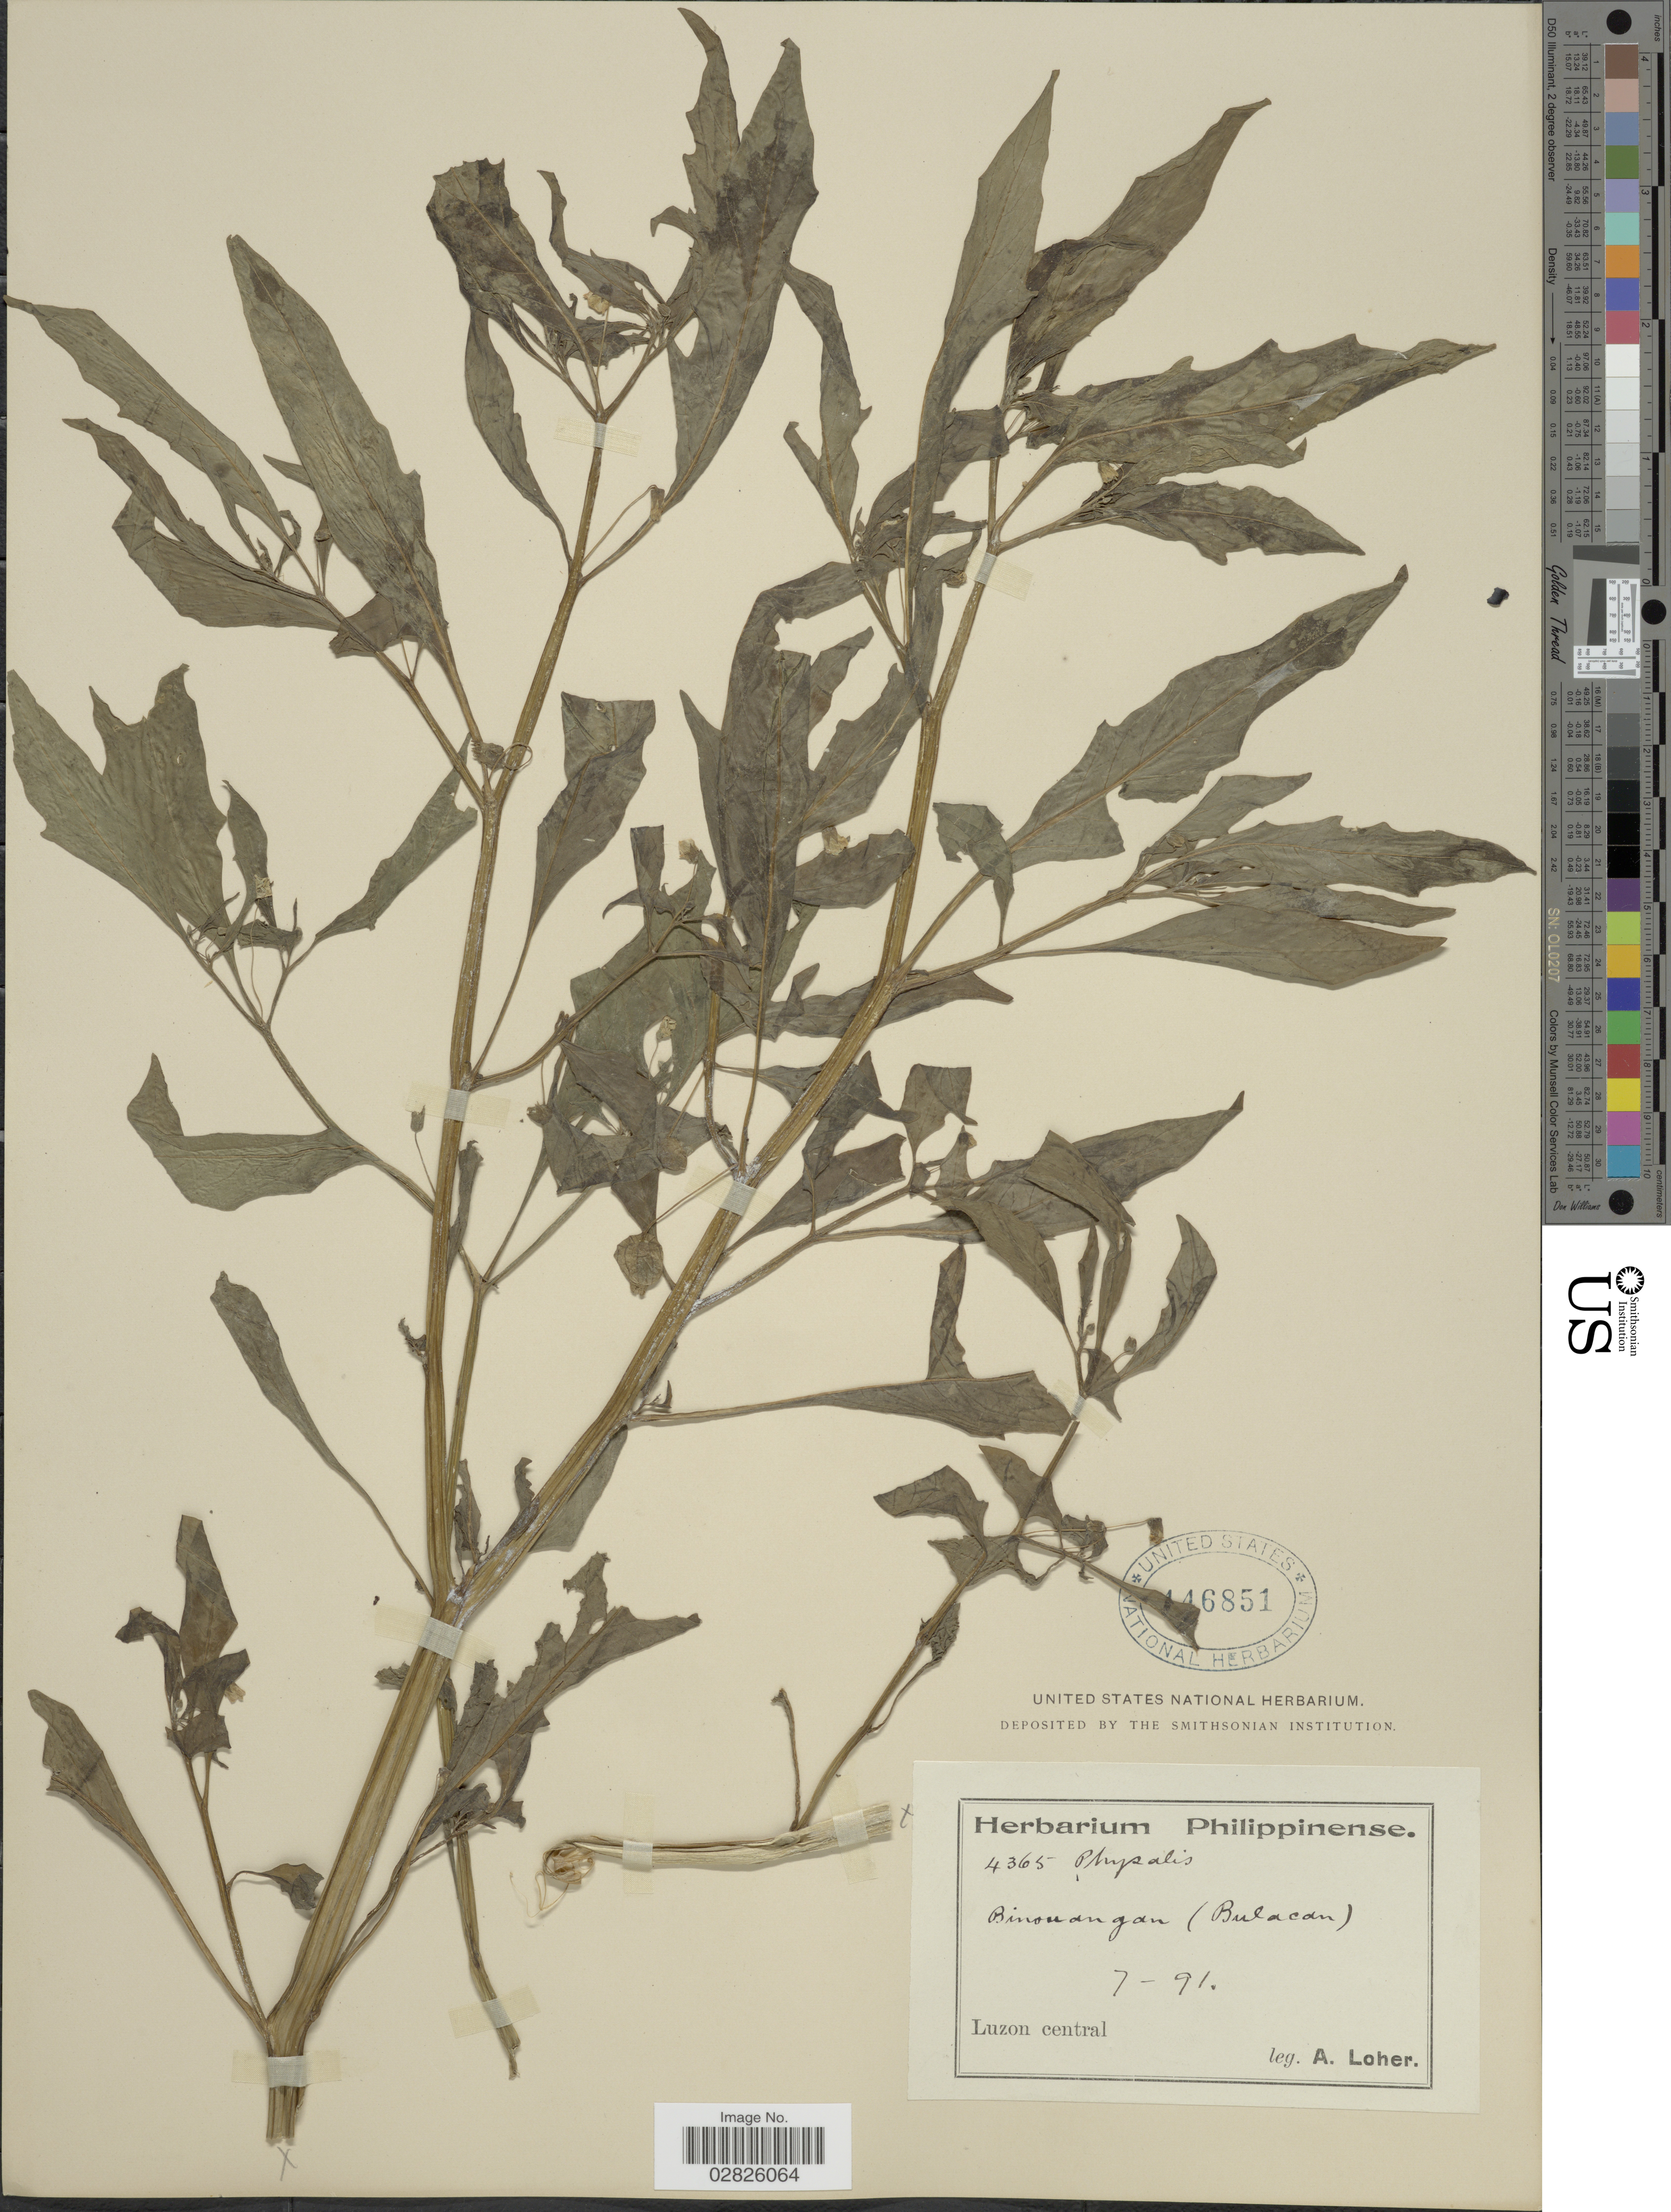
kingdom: Plantae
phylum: Tracheophyta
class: Magnoliopsida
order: Solanales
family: Solanaceae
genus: Physalis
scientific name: Physalis lanceifolia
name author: Nees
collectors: A. Loher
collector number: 4365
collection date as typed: Transcribed d/m/y: /7/91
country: Philippines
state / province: Central Luzon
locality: Binouangan (Bulacan). Luzon Central.